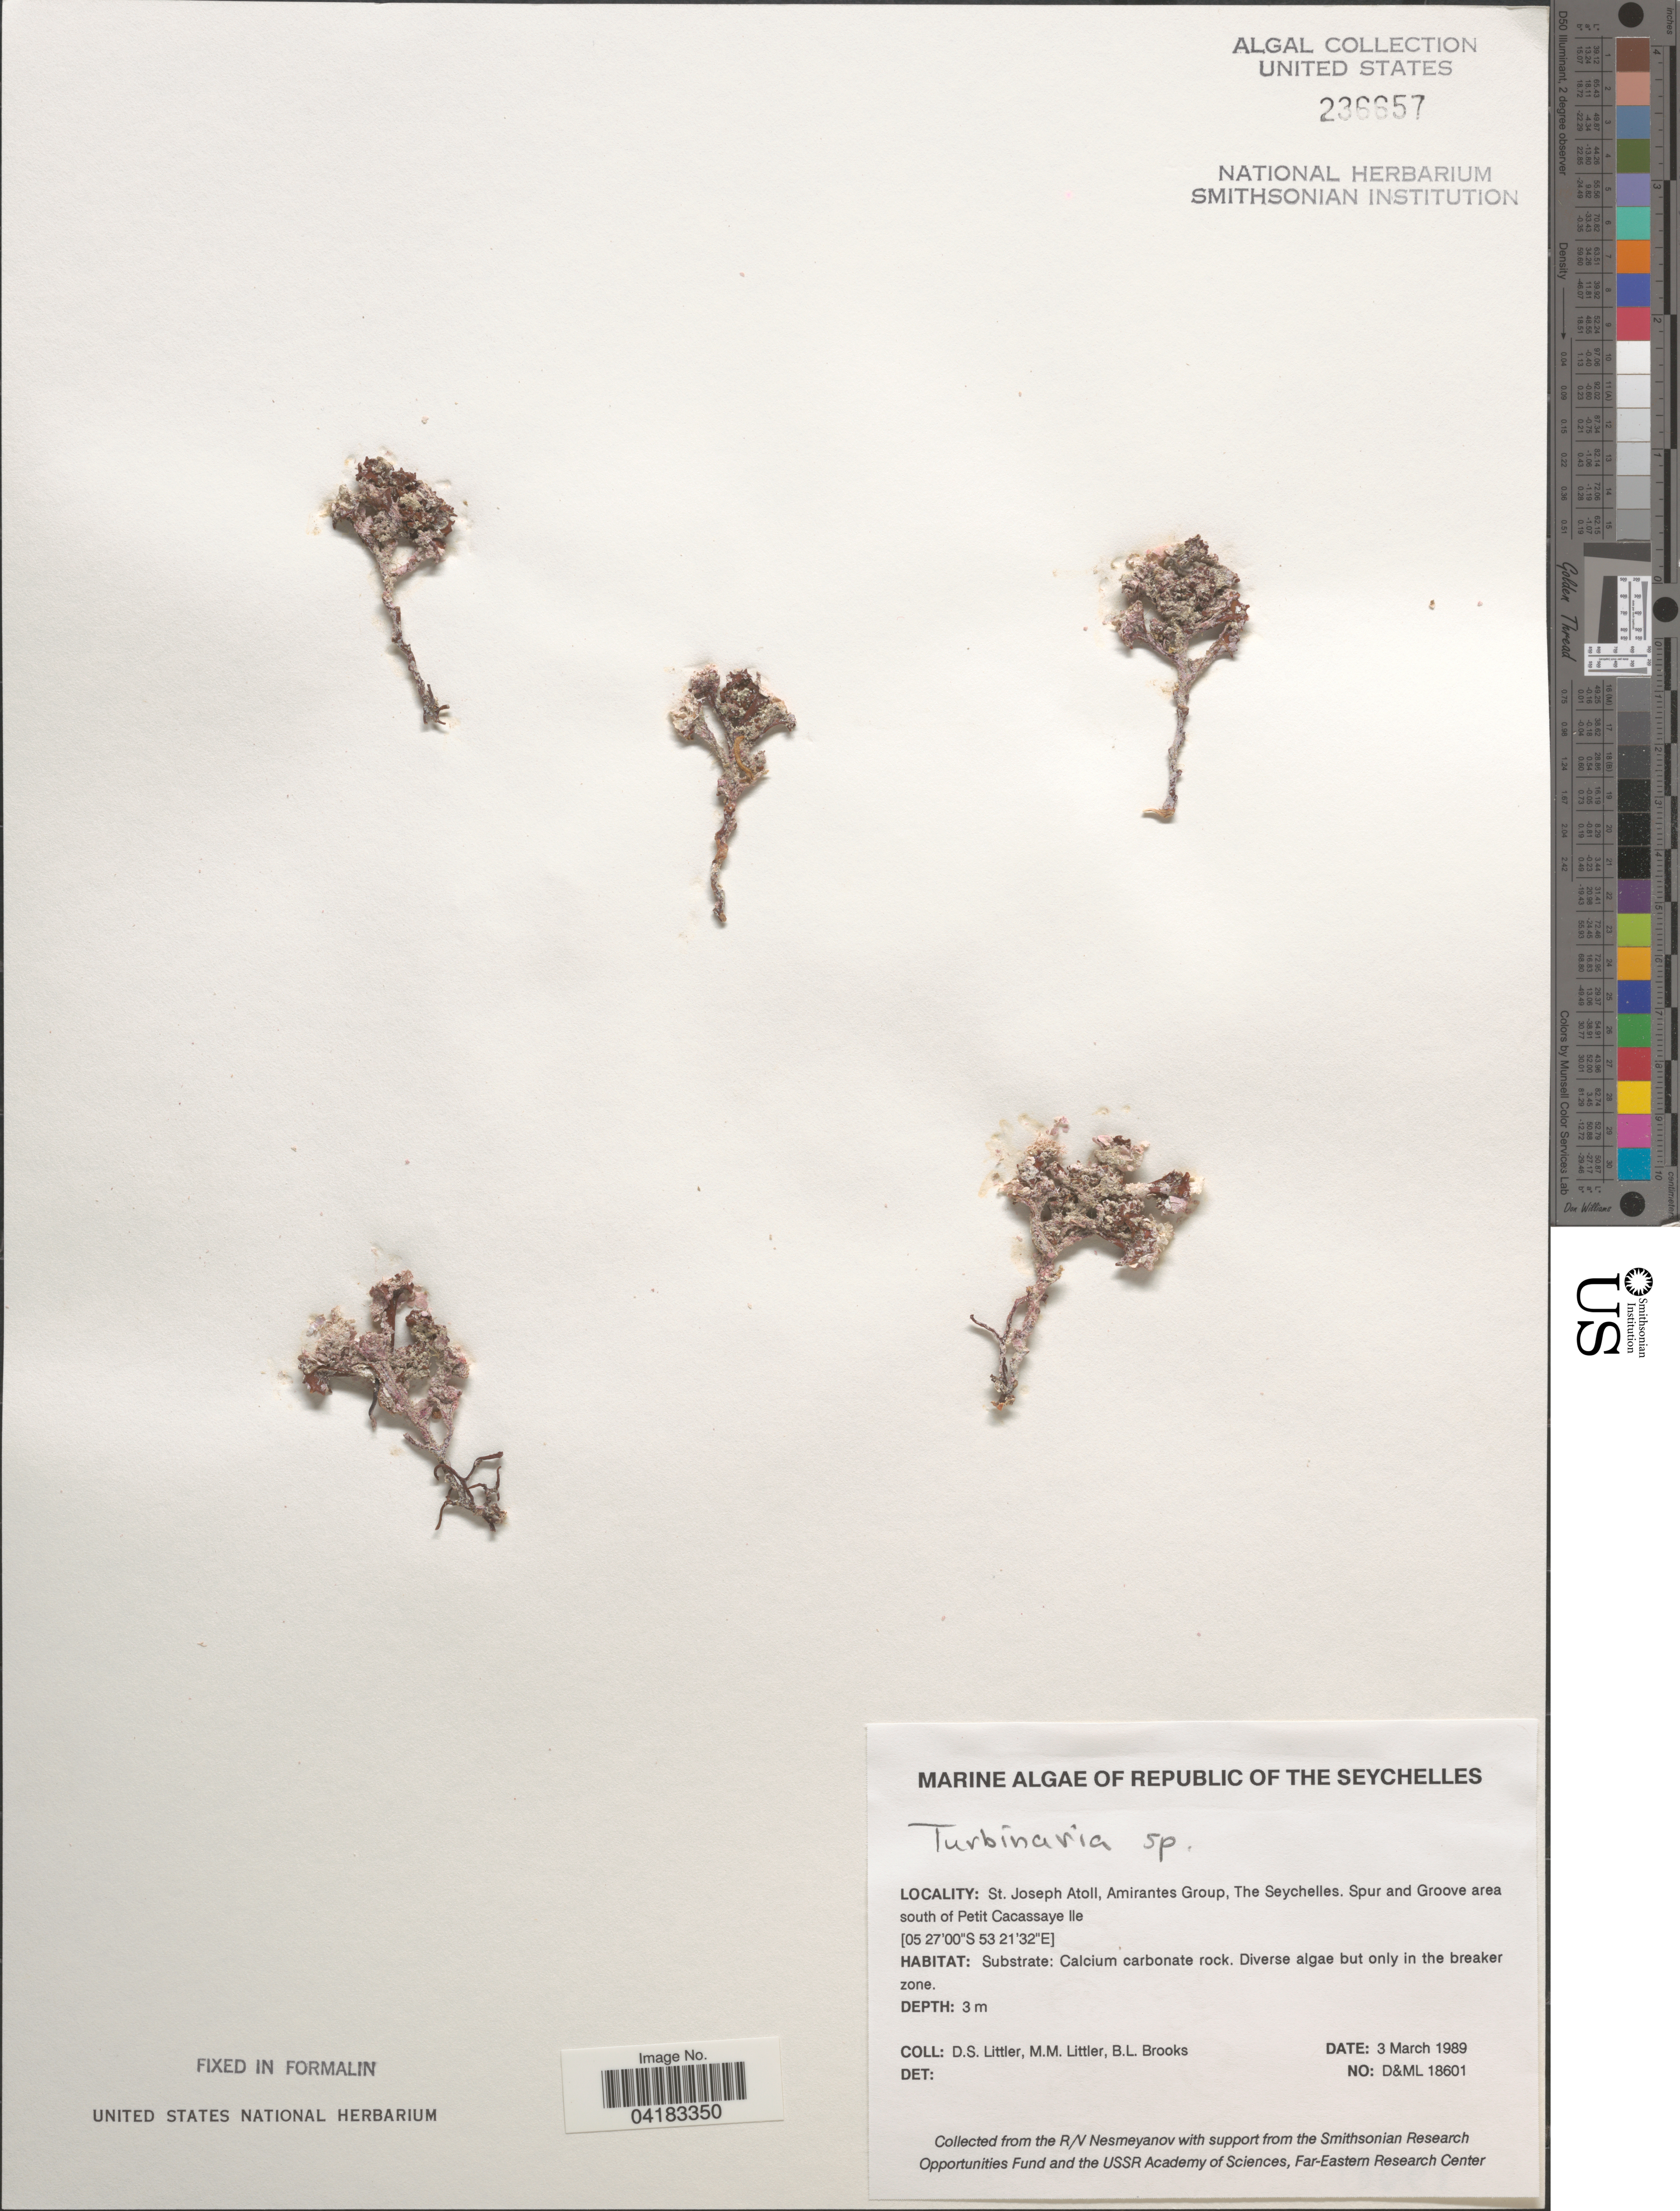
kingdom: Chromista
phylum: Ochrophyta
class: Phaeophyceae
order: Fucales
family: Sargassaceae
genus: Turbinaria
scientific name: Turbinaria sp.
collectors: D. S. Littler & B. Brooks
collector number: D&ML18601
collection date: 1989-03-03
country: Seychelles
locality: The Seychelles. St. Joseph Atoll, Amirantes Group, The Seychelles. Spur and Groove area south of Petit Cacassaye Ile.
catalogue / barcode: US 236657